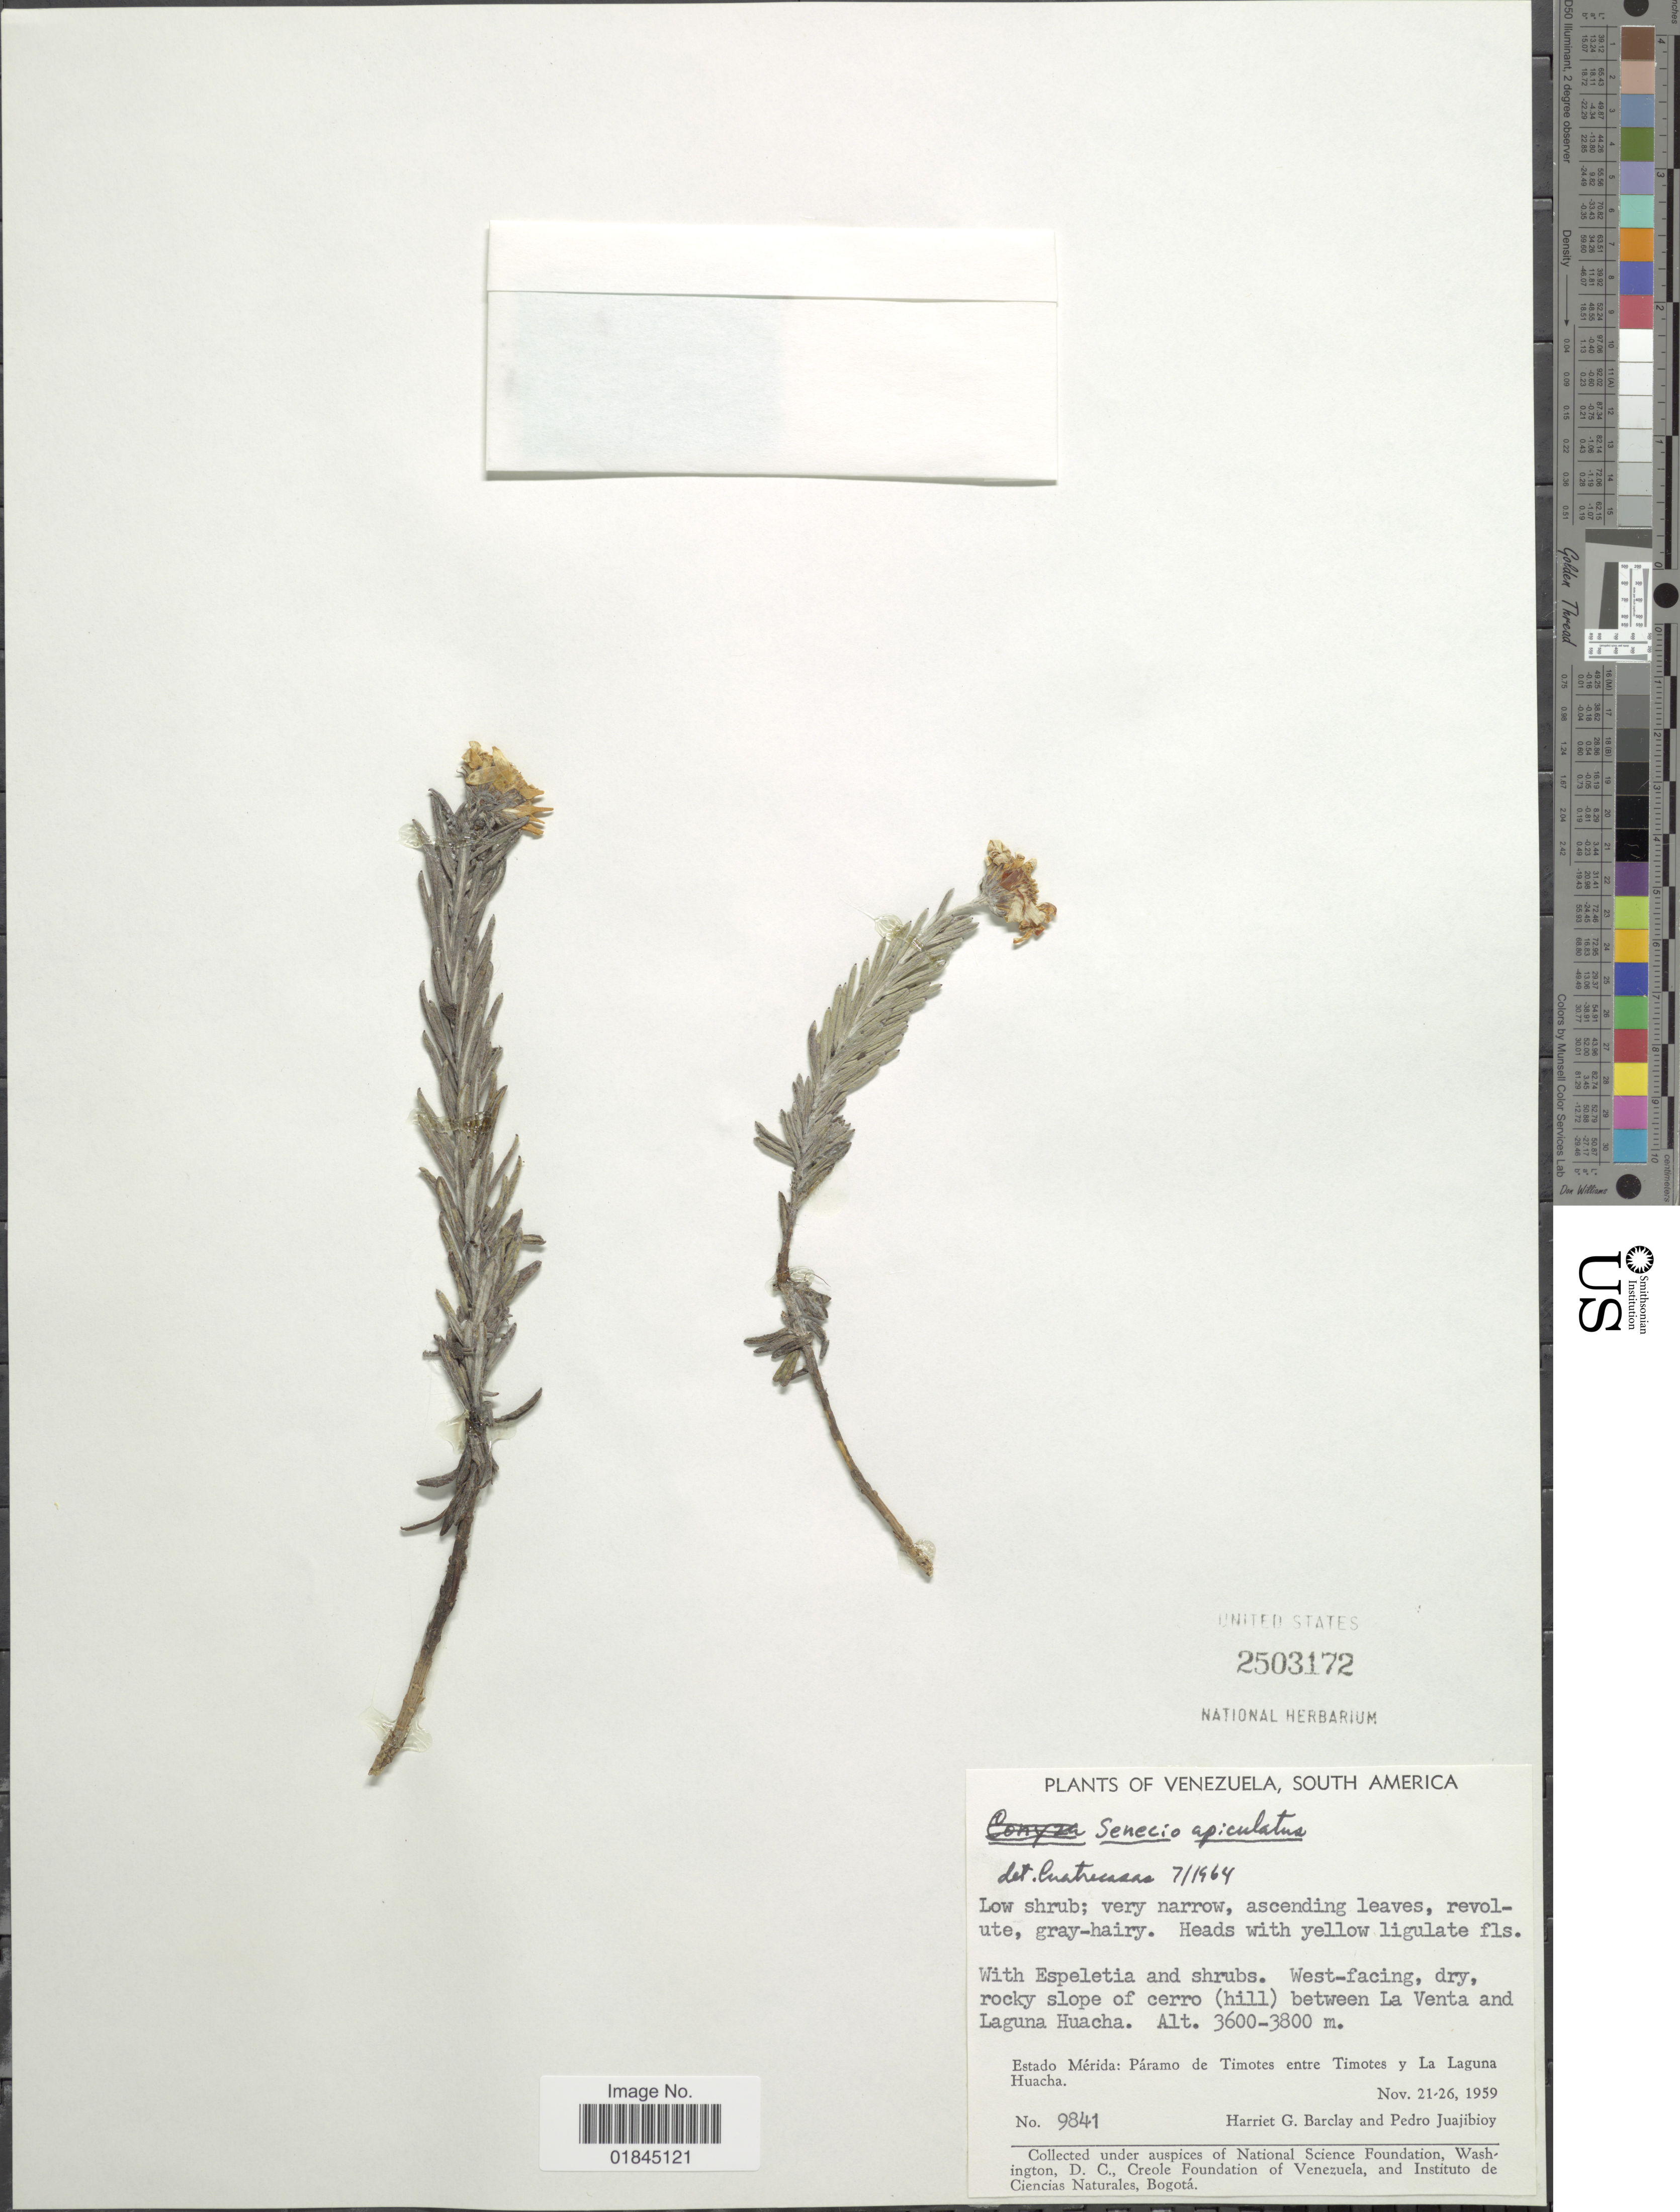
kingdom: Plantae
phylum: Tracheophyta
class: Magnoliopsida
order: Asterales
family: Asteraceae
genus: Pentacalia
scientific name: Pentacalia apiculata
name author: (Sch. Bip. ex Wedd.) Cuatrec.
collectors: H. G. Barclay & P. Juajibioy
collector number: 9841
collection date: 1959-11-21/1959-11-26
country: Venezuela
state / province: Mérida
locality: West-facing, dry, rocky slope of cerro (hill) between La Venta and Laguna Huacha. Estado Mérida: Páramo de Timotes entre Timotes y La Laguna Huacha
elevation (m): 3600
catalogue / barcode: US 2503172